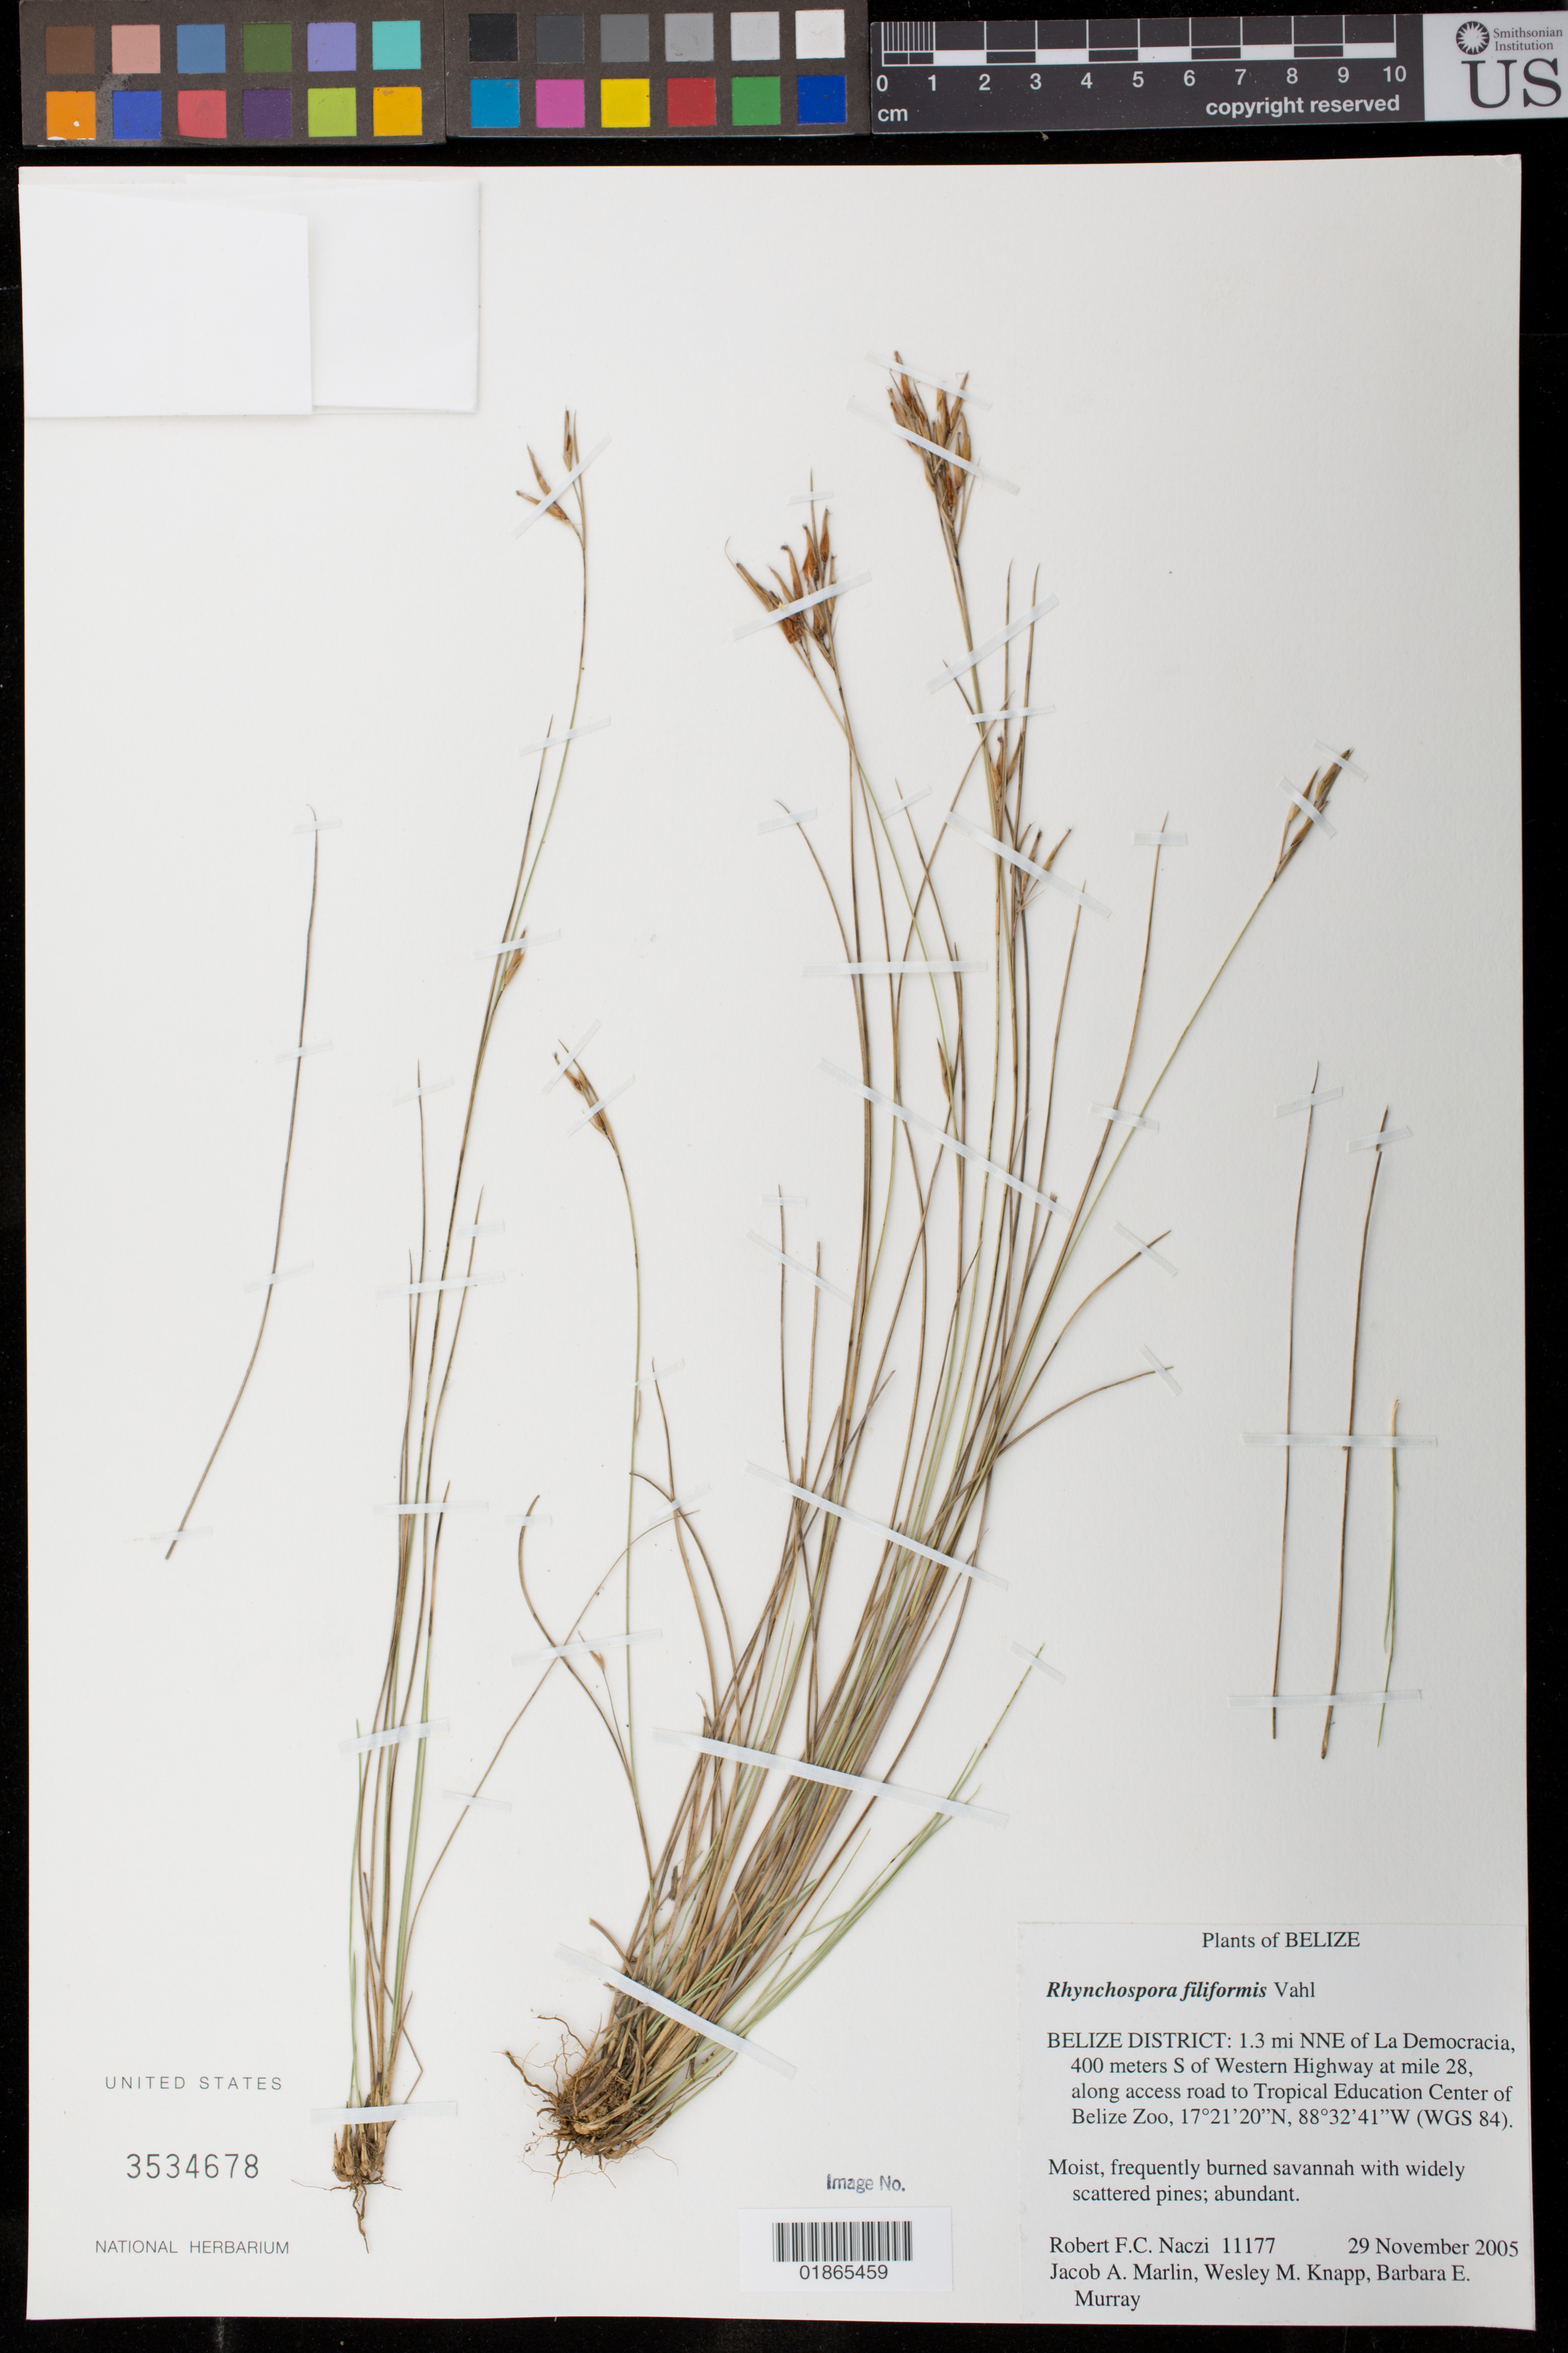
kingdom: Plantae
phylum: Tracheophyta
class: Liliopsida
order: Poales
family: Cyperaceae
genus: Rhynchospora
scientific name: Rhynchospora filiformis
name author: Vahl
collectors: R. F. C. Naczi, J. Marlin, W. Knapp & B. Murray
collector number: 11177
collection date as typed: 29 November 2005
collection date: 2005-11-29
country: Belize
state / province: Belize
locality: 1.3 mi NNE of La Democracia, 400 meters S of Western Highway at mile 28, along access road to Tropical Education Center of Belize Zoo.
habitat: Moist, frequently burned savannah with widely scattered pines.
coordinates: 17 21 20 N, 88 32 41 W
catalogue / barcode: US 3534678